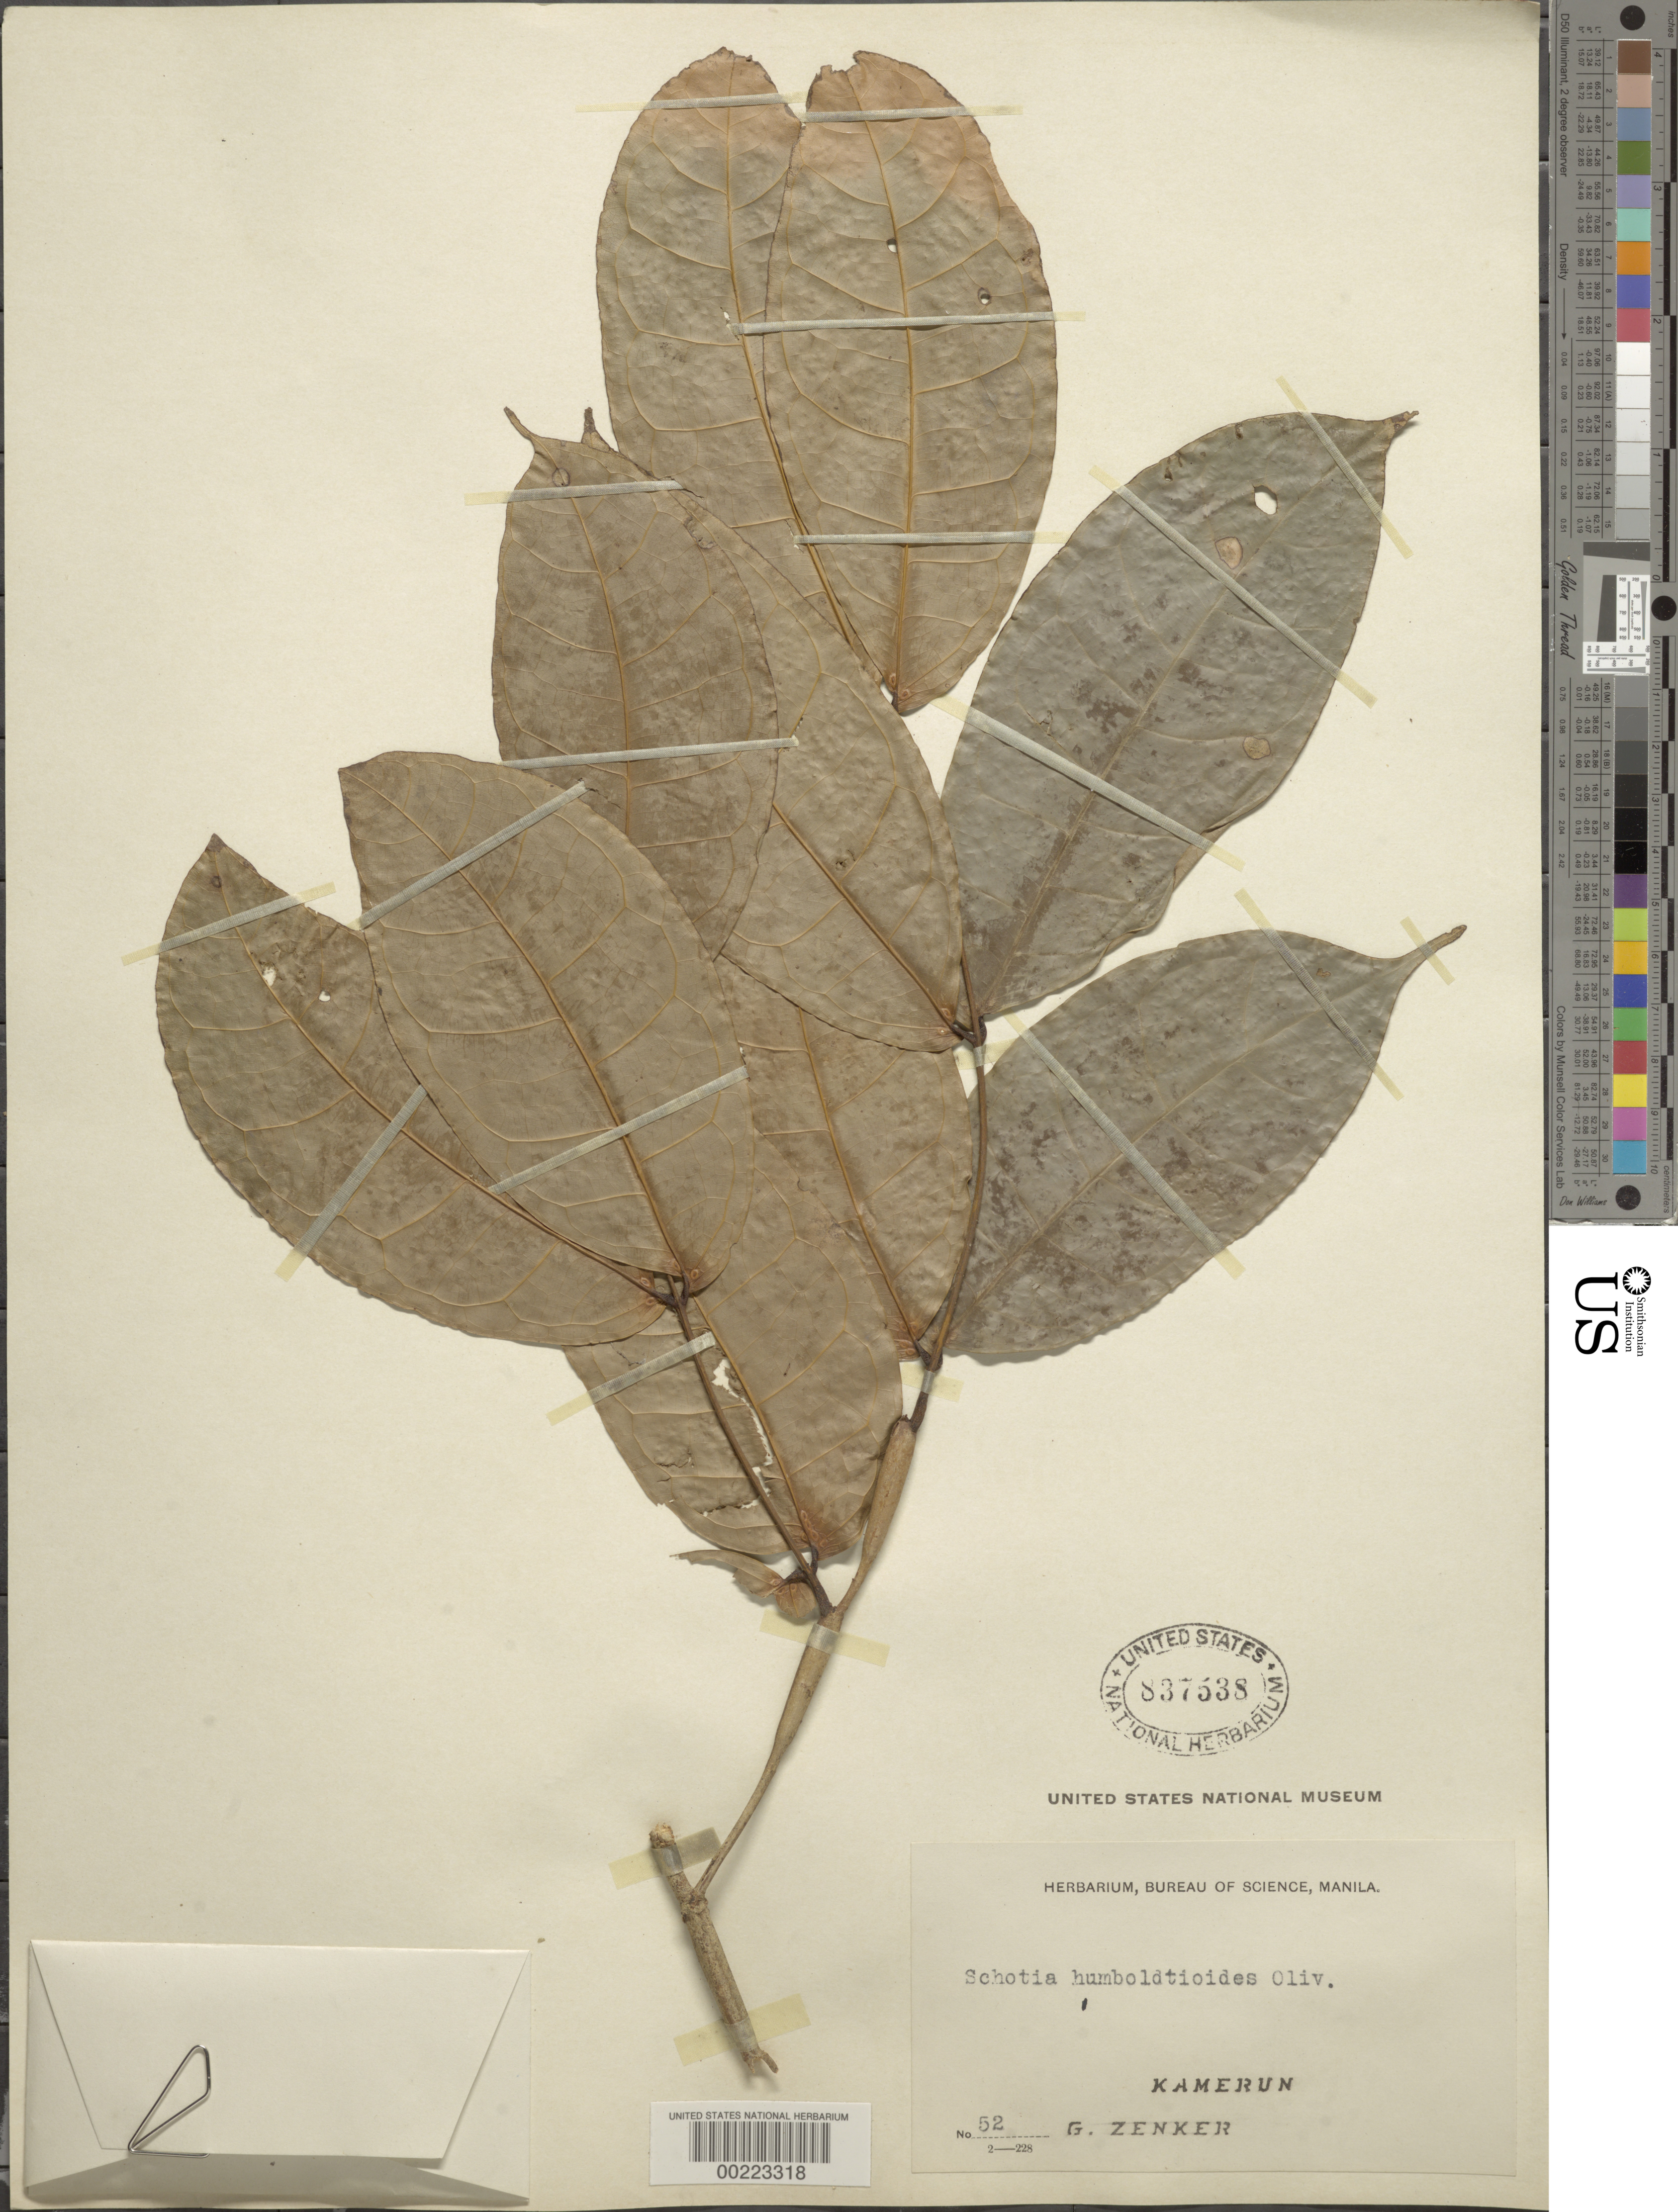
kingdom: Plantae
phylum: Tracheophyta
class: Magnoliopsida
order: Fabales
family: Fabaceae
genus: Schotia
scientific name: Schotia humboldtioides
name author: Oliv.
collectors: G. A. Zenker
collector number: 52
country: Cameroon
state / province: Sud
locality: Bipindi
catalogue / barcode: US 837538